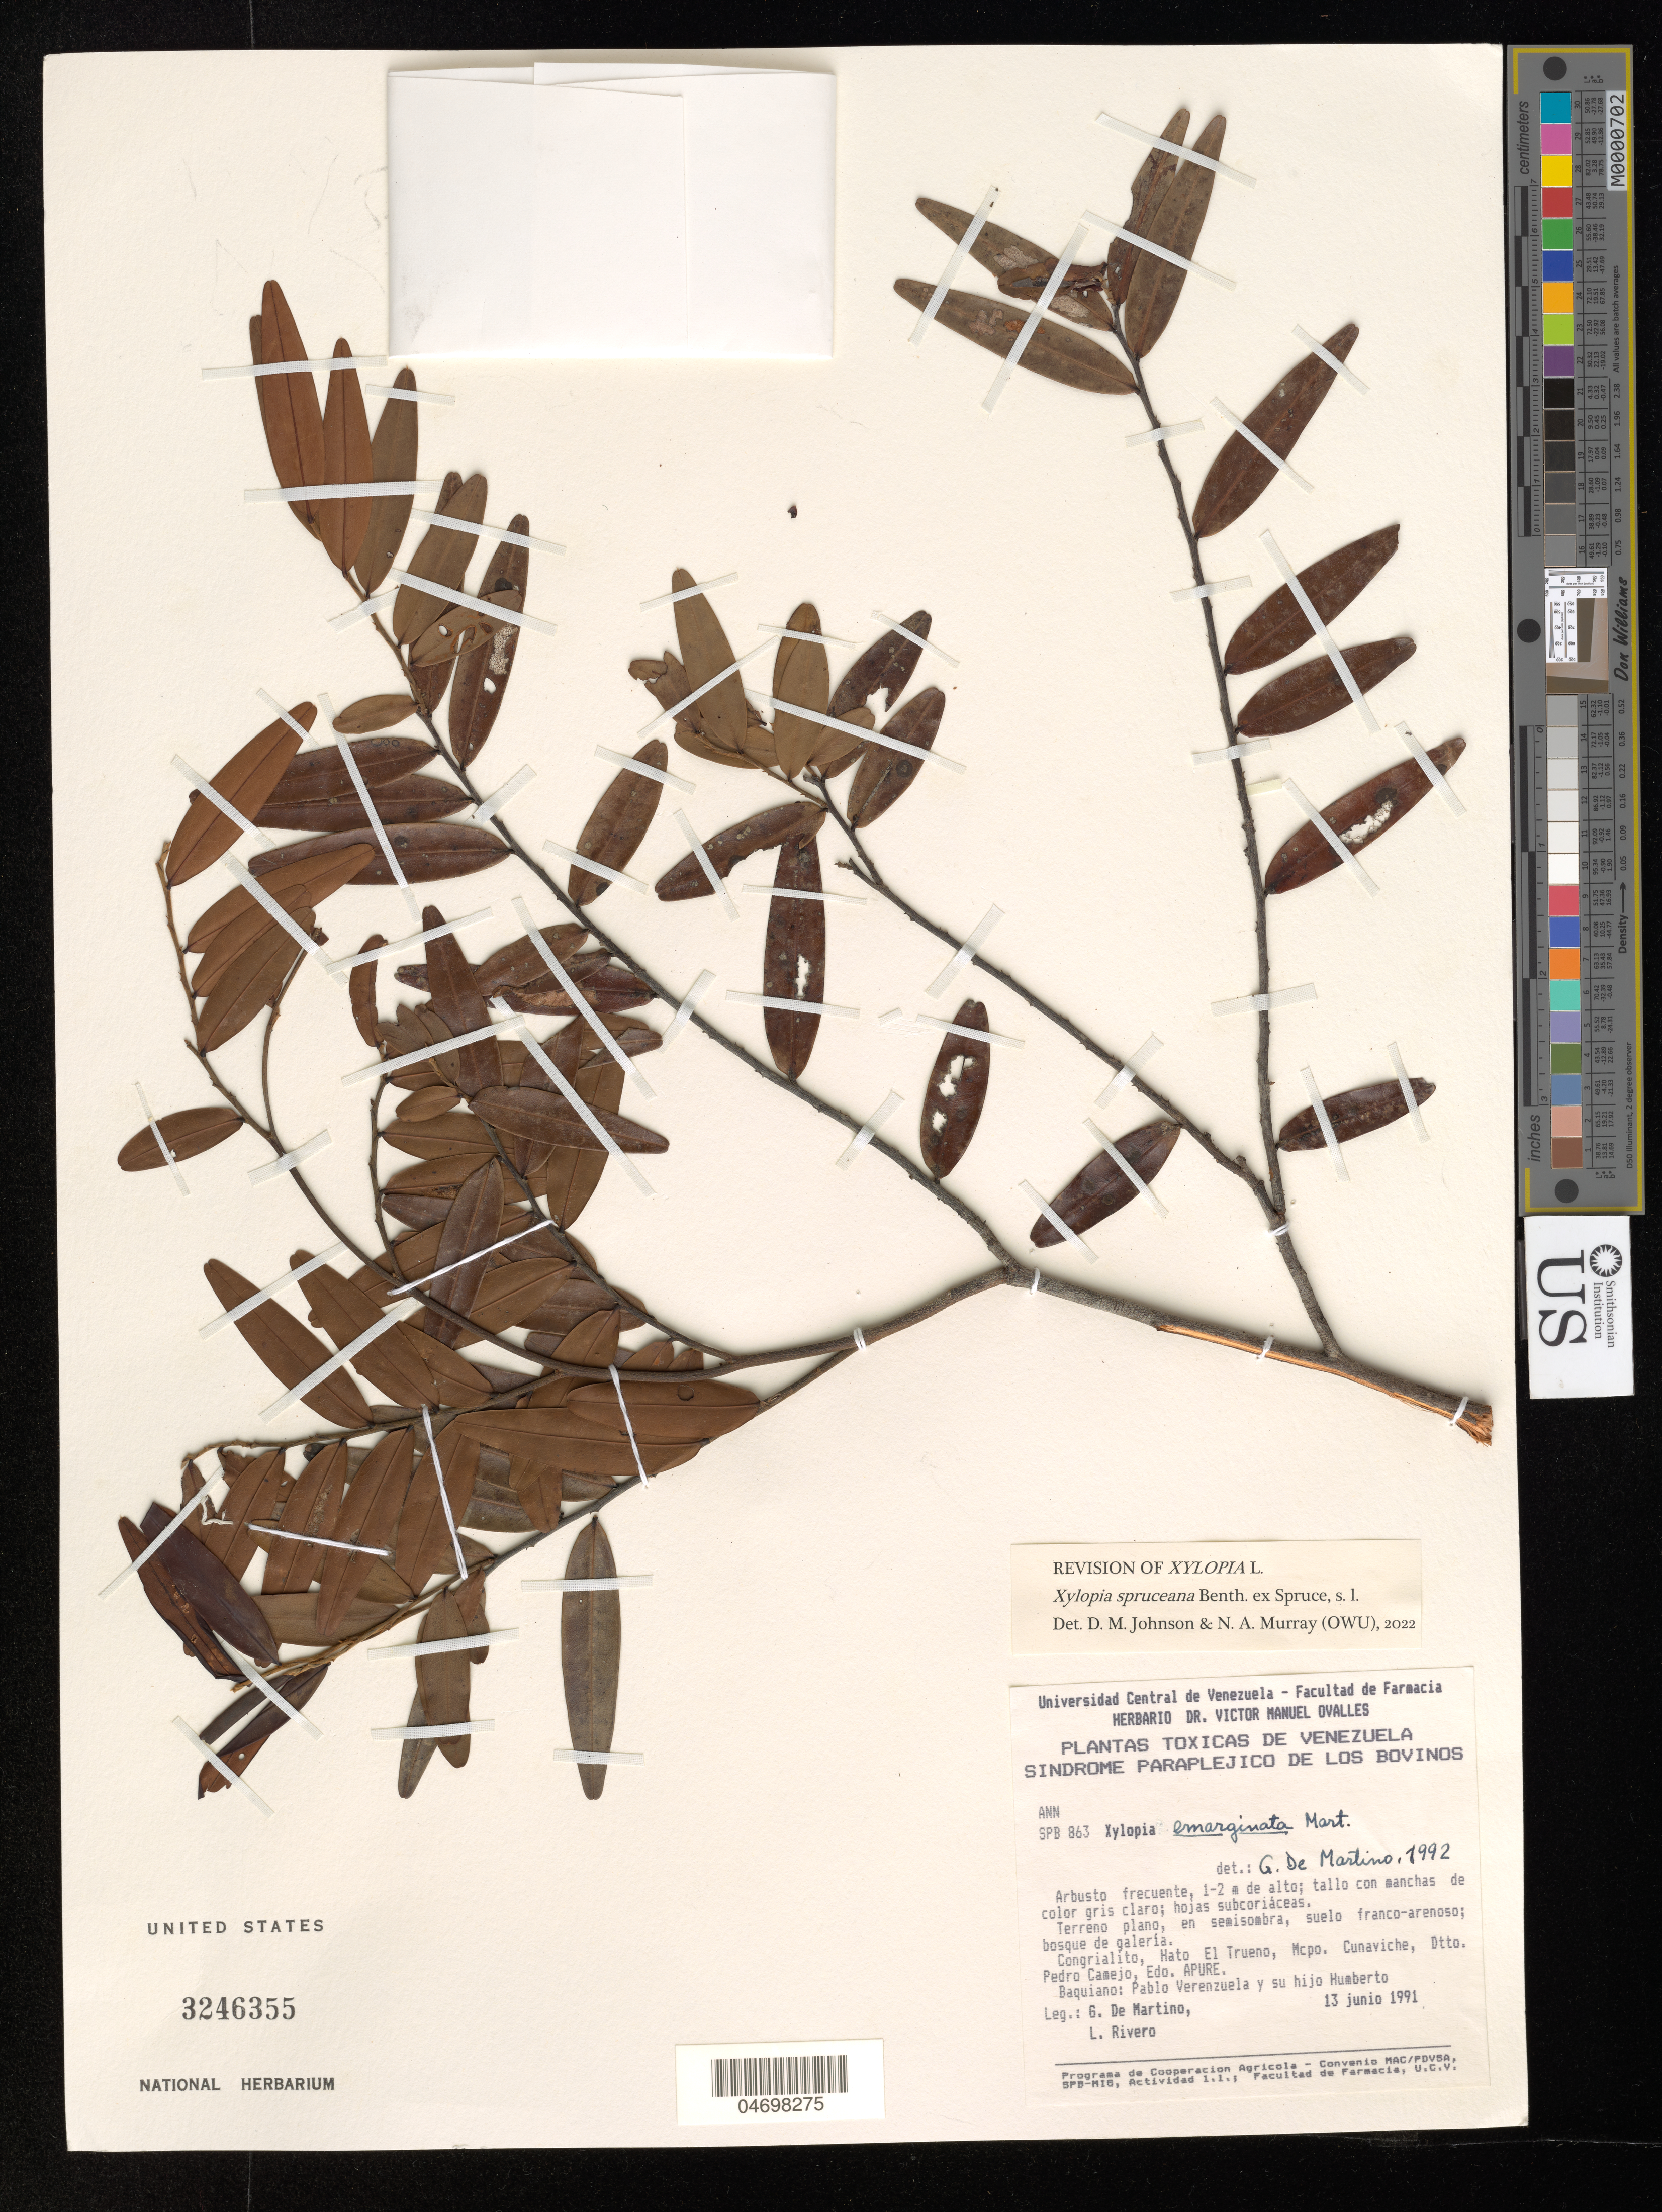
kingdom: Plantae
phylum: Tracheophyta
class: Magnoliopsida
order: Magnoliales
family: Annonaceae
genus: Xylopia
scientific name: Xylopia spruceana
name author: Benth. ex Spruce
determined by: Johnson, D. M.; Murray, N. A.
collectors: G. De Martino & L. Rivero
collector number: SPB 863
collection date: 1991-07-13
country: Venezuela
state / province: Apuré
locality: Congrialito, Hato El Trueno, Mcpo. Cunavicke, Dtto. Pedro Camejo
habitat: Baquiano: Pablo Verenxuela y su hijo Humberto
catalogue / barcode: US 3246355